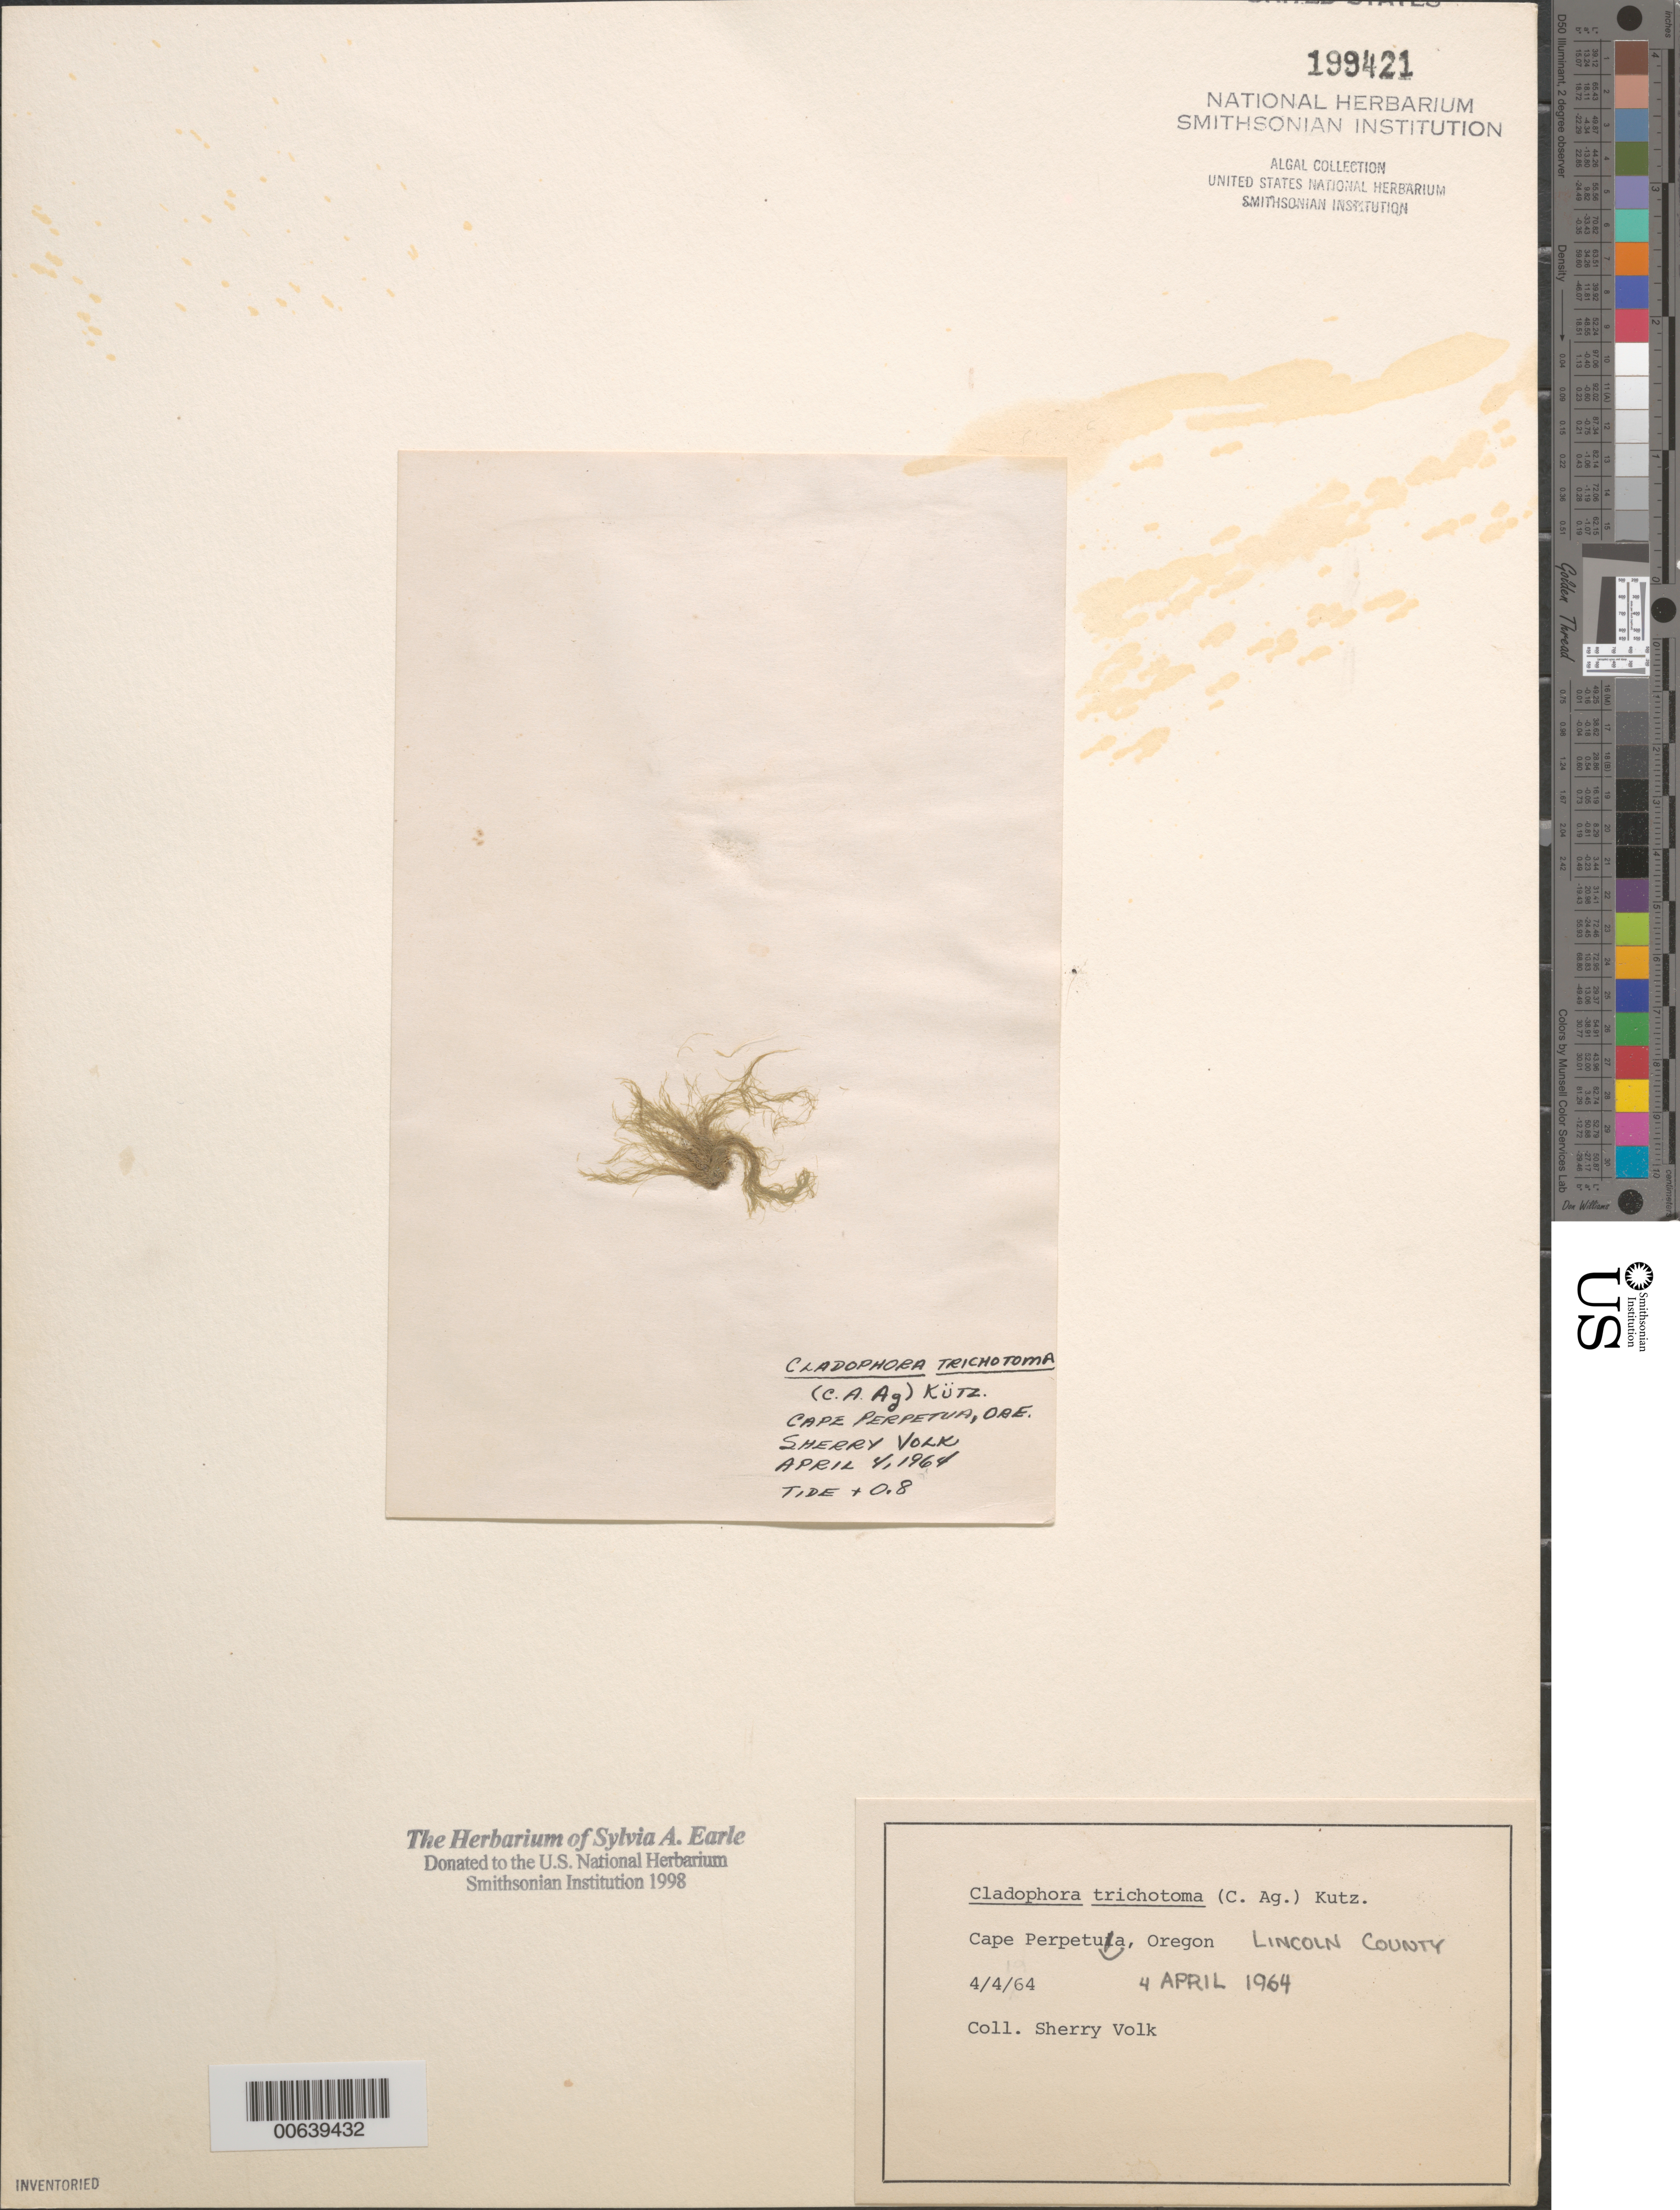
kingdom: Plantae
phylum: Chlorophyta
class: Ulvophyceae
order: Cladophorales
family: Cladophoraceae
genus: Cladophora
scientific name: Cladophora laetevirens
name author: (Dillwyn) Kütz.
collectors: S. Volk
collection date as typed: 04 Apr 1964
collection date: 1964-04-04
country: United States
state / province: Oregon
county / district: Lincoln County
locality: Cape Perpetua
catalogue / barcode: US 199421